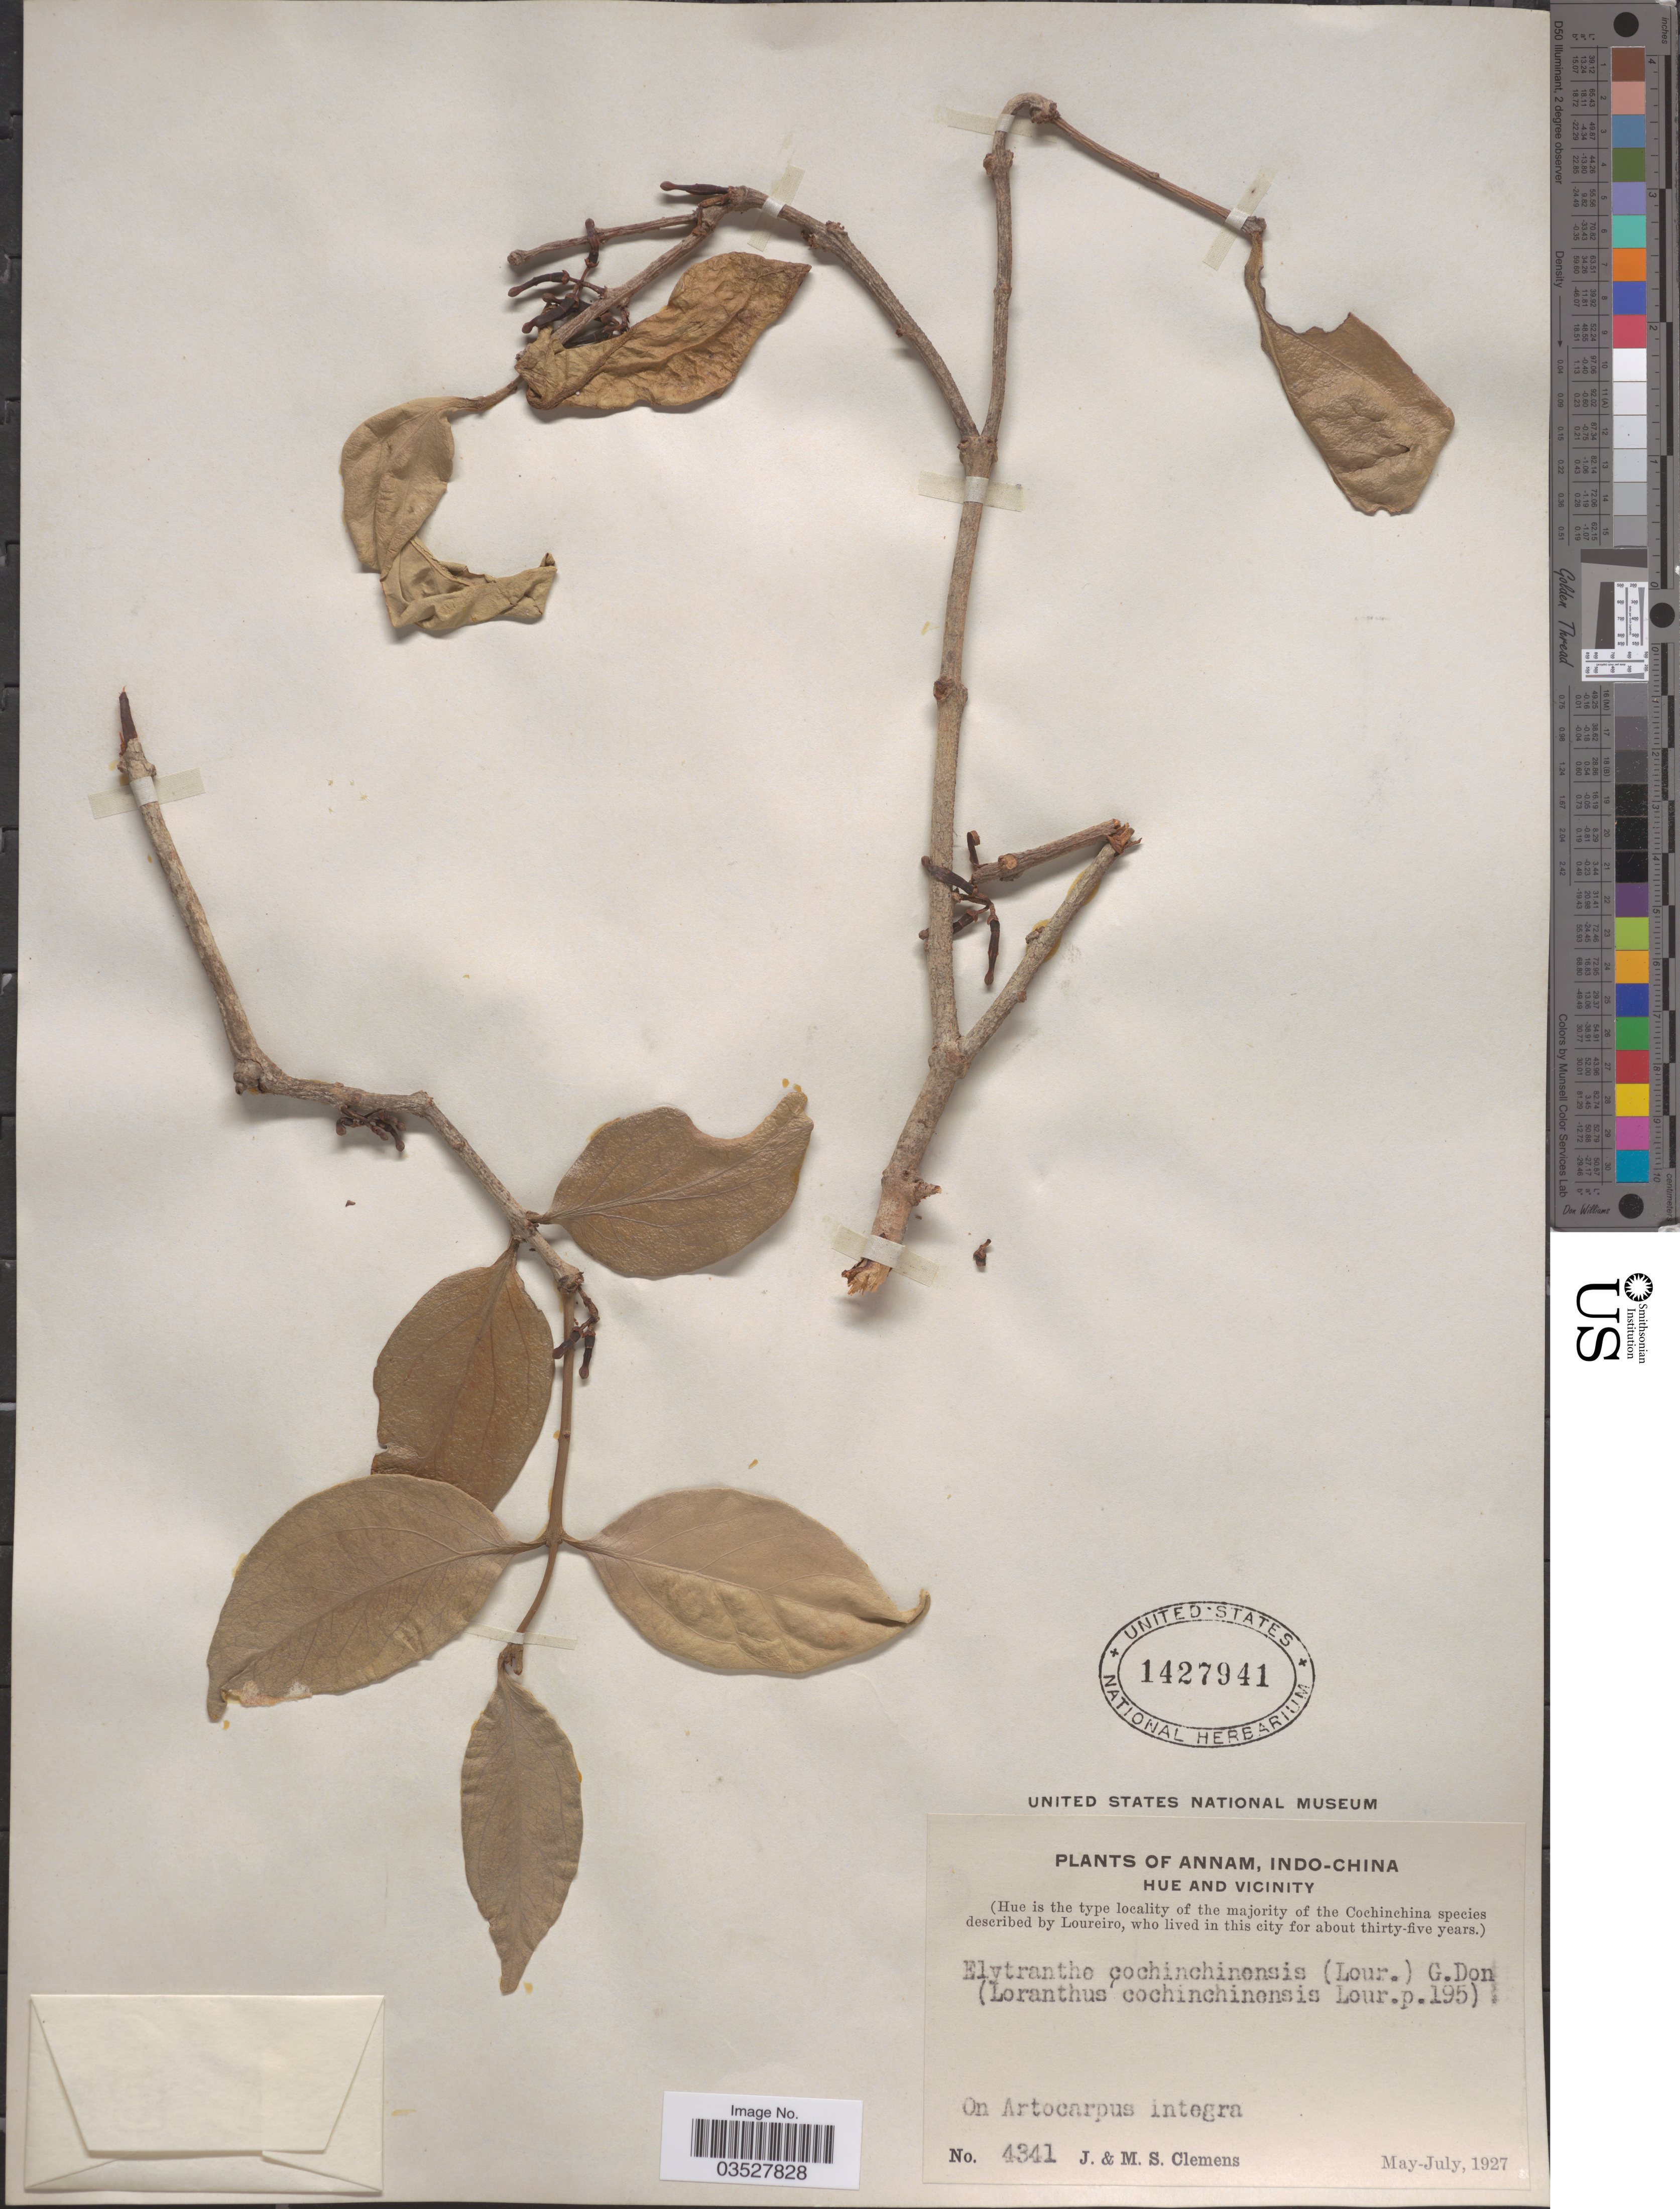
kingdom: Plantae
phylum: Tracheophyta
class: Magnoliopsida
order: Santalales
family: Loranthaceae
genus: Elytranthe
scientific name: Elytranthe cochinchinensis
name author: (Lour.) G. Don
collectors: J. Clemens & M. S. Clemens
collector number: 4341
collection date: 1927-05/1927-07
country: Vietnam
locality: Annam, Indo-China. Hue and Vicinity.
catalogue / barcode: US 1427941